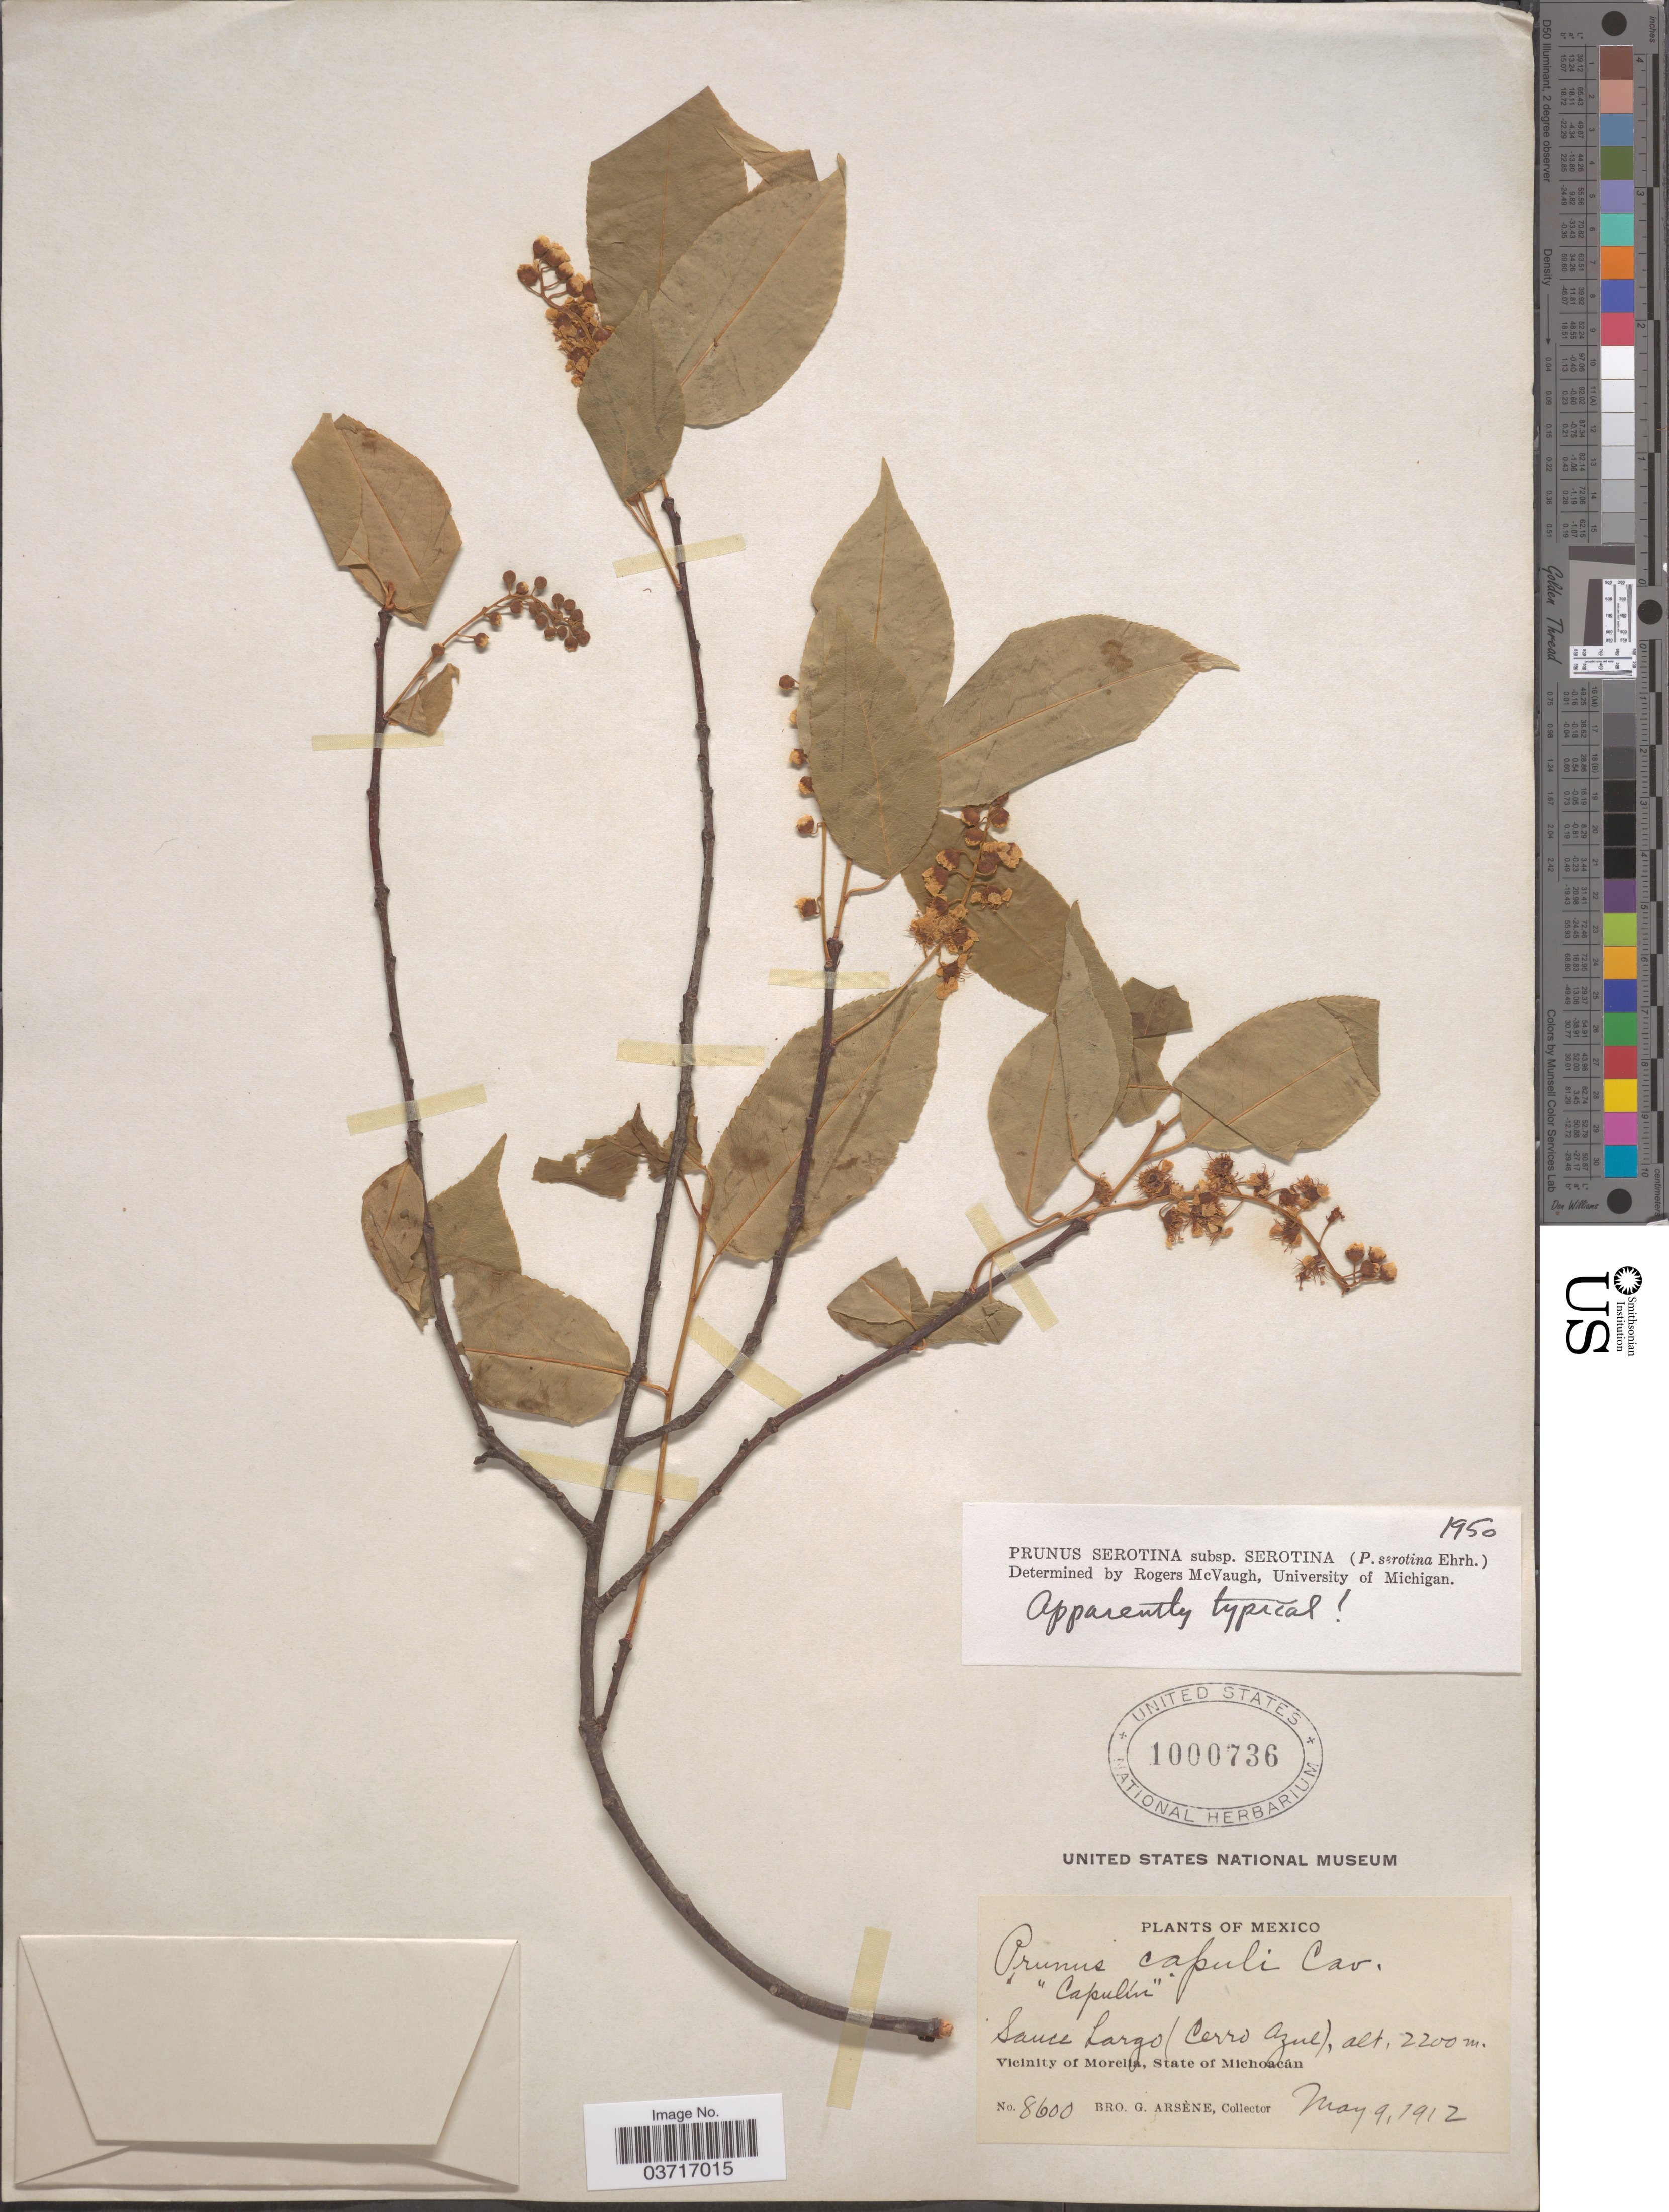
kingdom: Plantae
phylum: Tracheophyta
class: Magnoliopsida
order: Rosales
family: Rosaceae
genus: Prunus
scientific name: Prunus serotina var. serotina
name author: Ehrh.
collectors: Bro. G. Arsène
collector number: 8600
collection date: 1912-05-09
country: Mexico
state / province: Michoacán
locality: Sauce Largo (Cerro Azue), Vicinity of Moreila.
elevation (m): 2200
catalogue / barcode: US 1000736